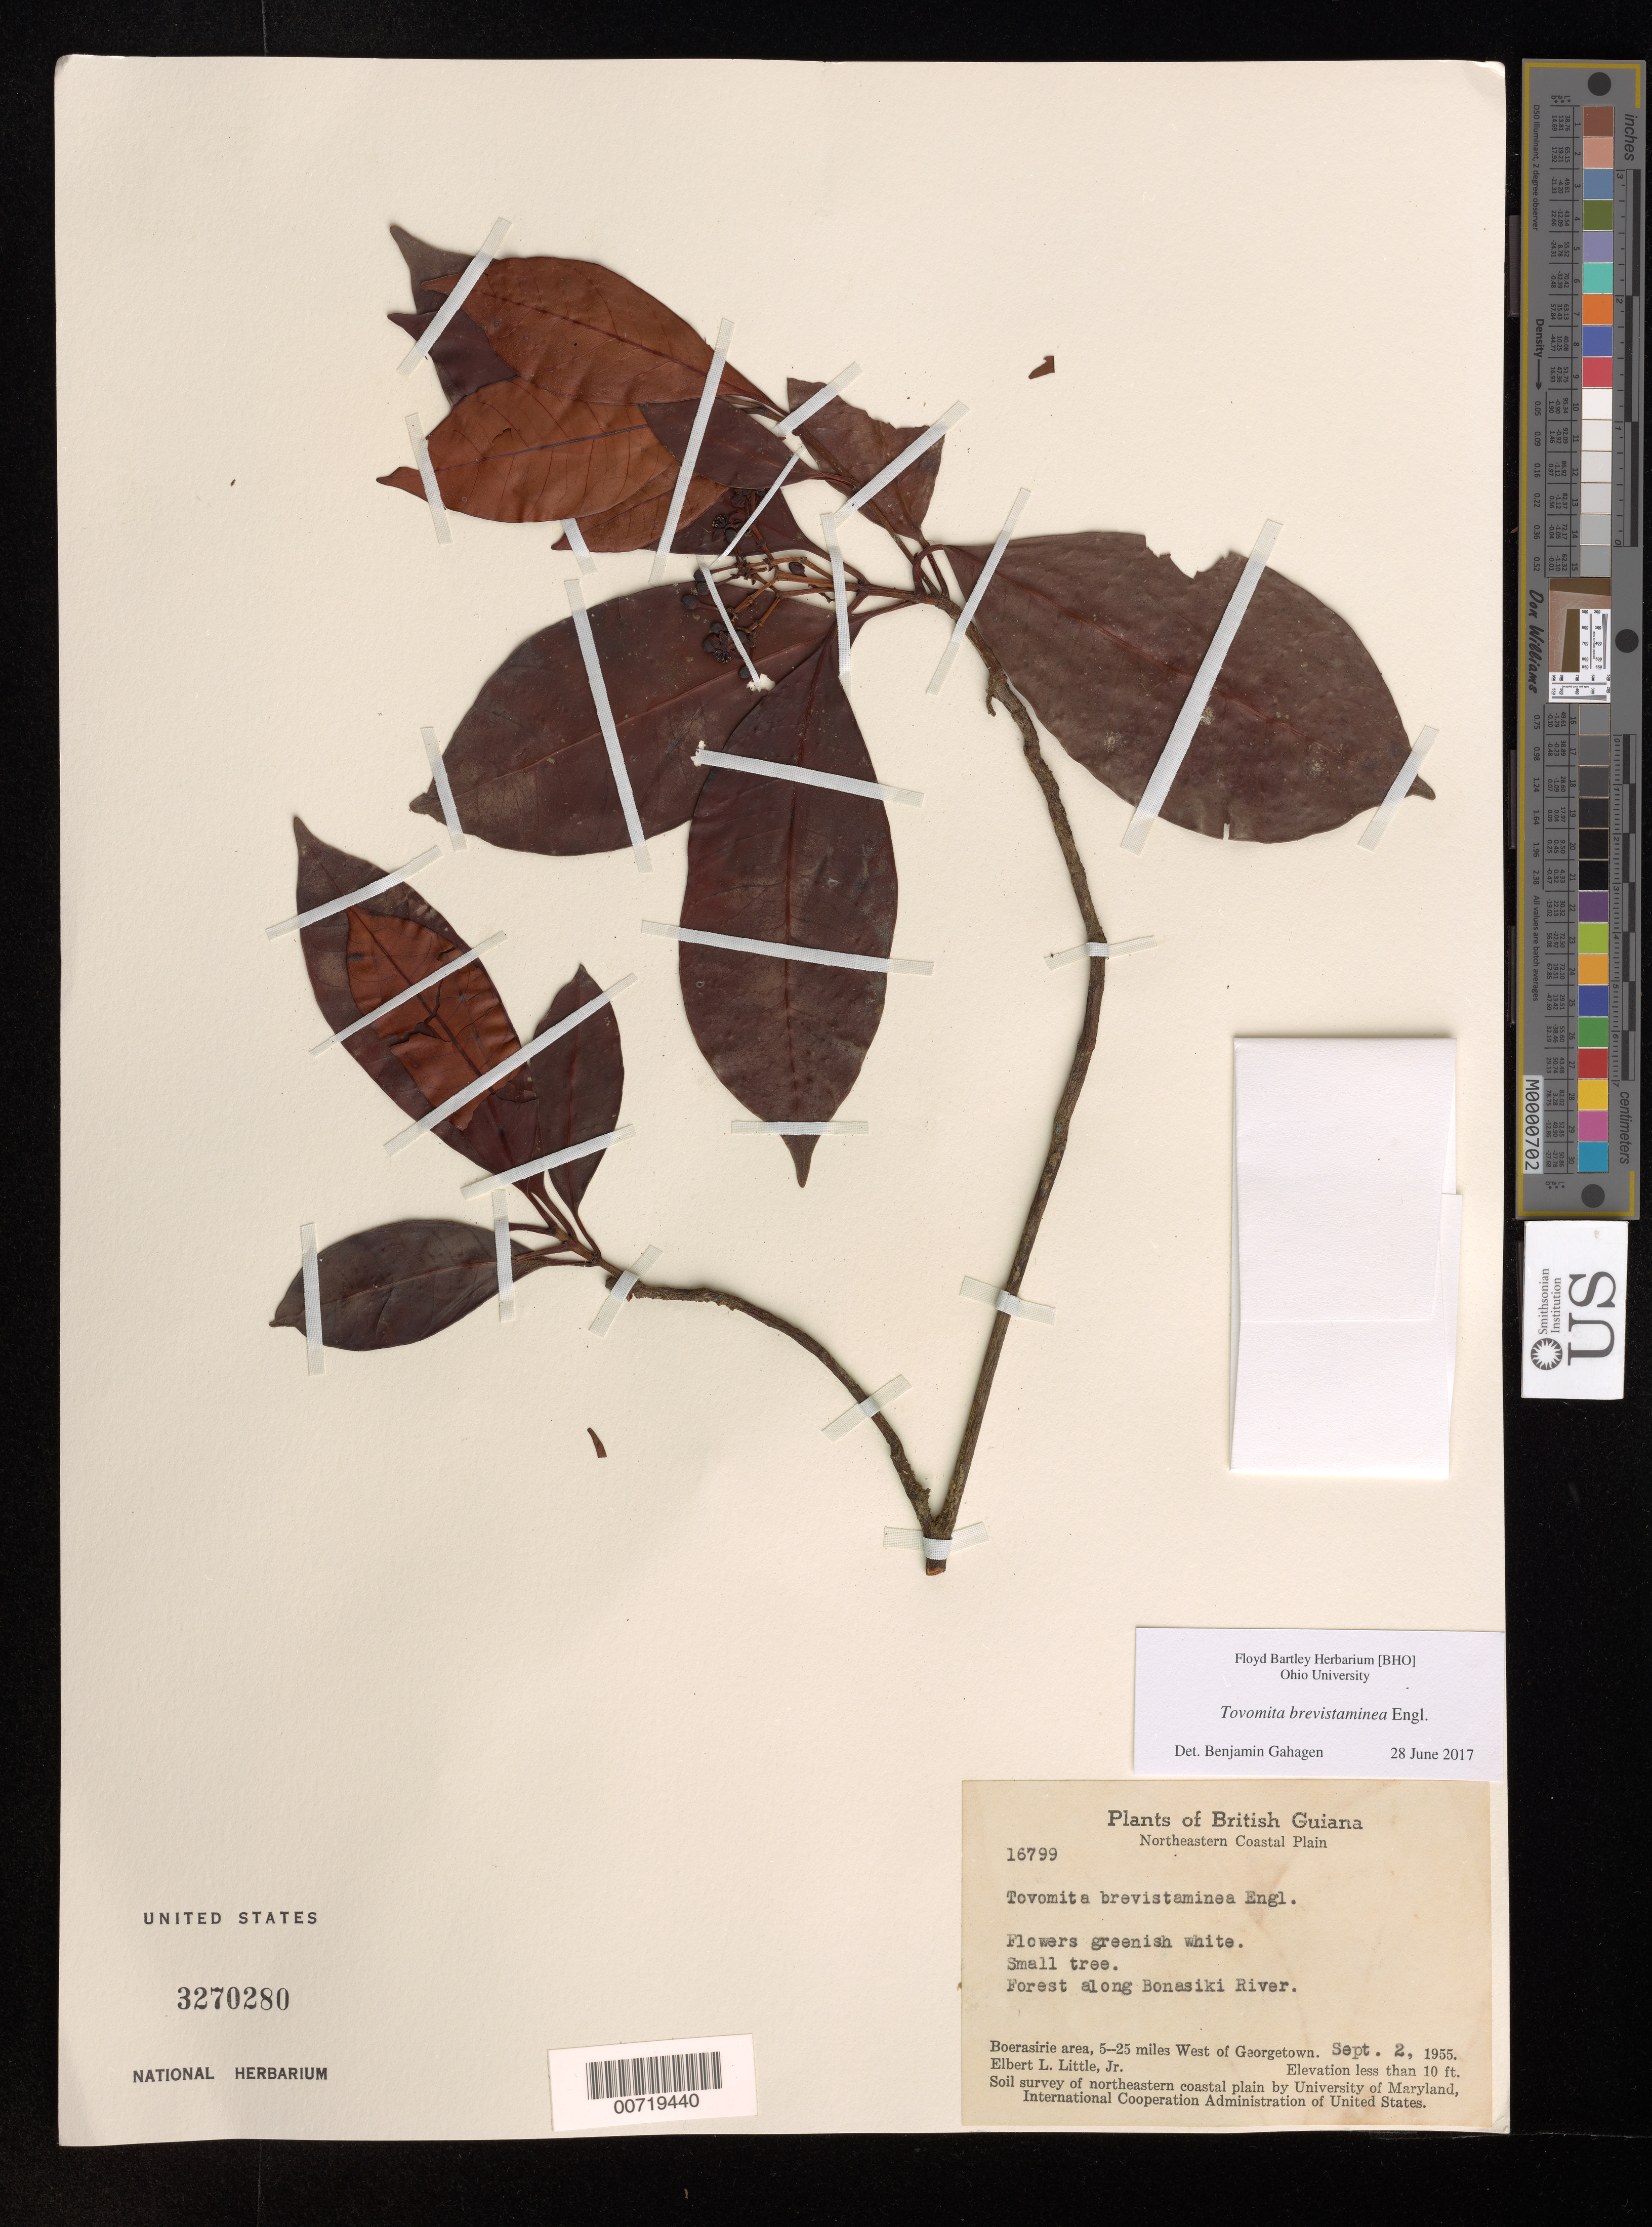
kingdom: Plantae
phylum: Tracheophyta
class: Magnoliopsida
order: Malpighiales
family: Clusiaceae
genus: Tovomita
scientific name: Tovomita brevistaminea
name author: Engl.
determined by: Gahagen, Benjamin, (BHO), Ohio University (UNITED STATES)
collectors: E. L. Little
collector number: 16799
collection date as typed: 2-Sep-55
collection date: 1955-09-02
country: Guyana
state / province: Essequibo Isl-W. Demerara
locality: Boerasirie area, Bonasika R., 5-25 mi. W of Georgetown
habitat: Forest along river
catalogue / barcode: US 3270280